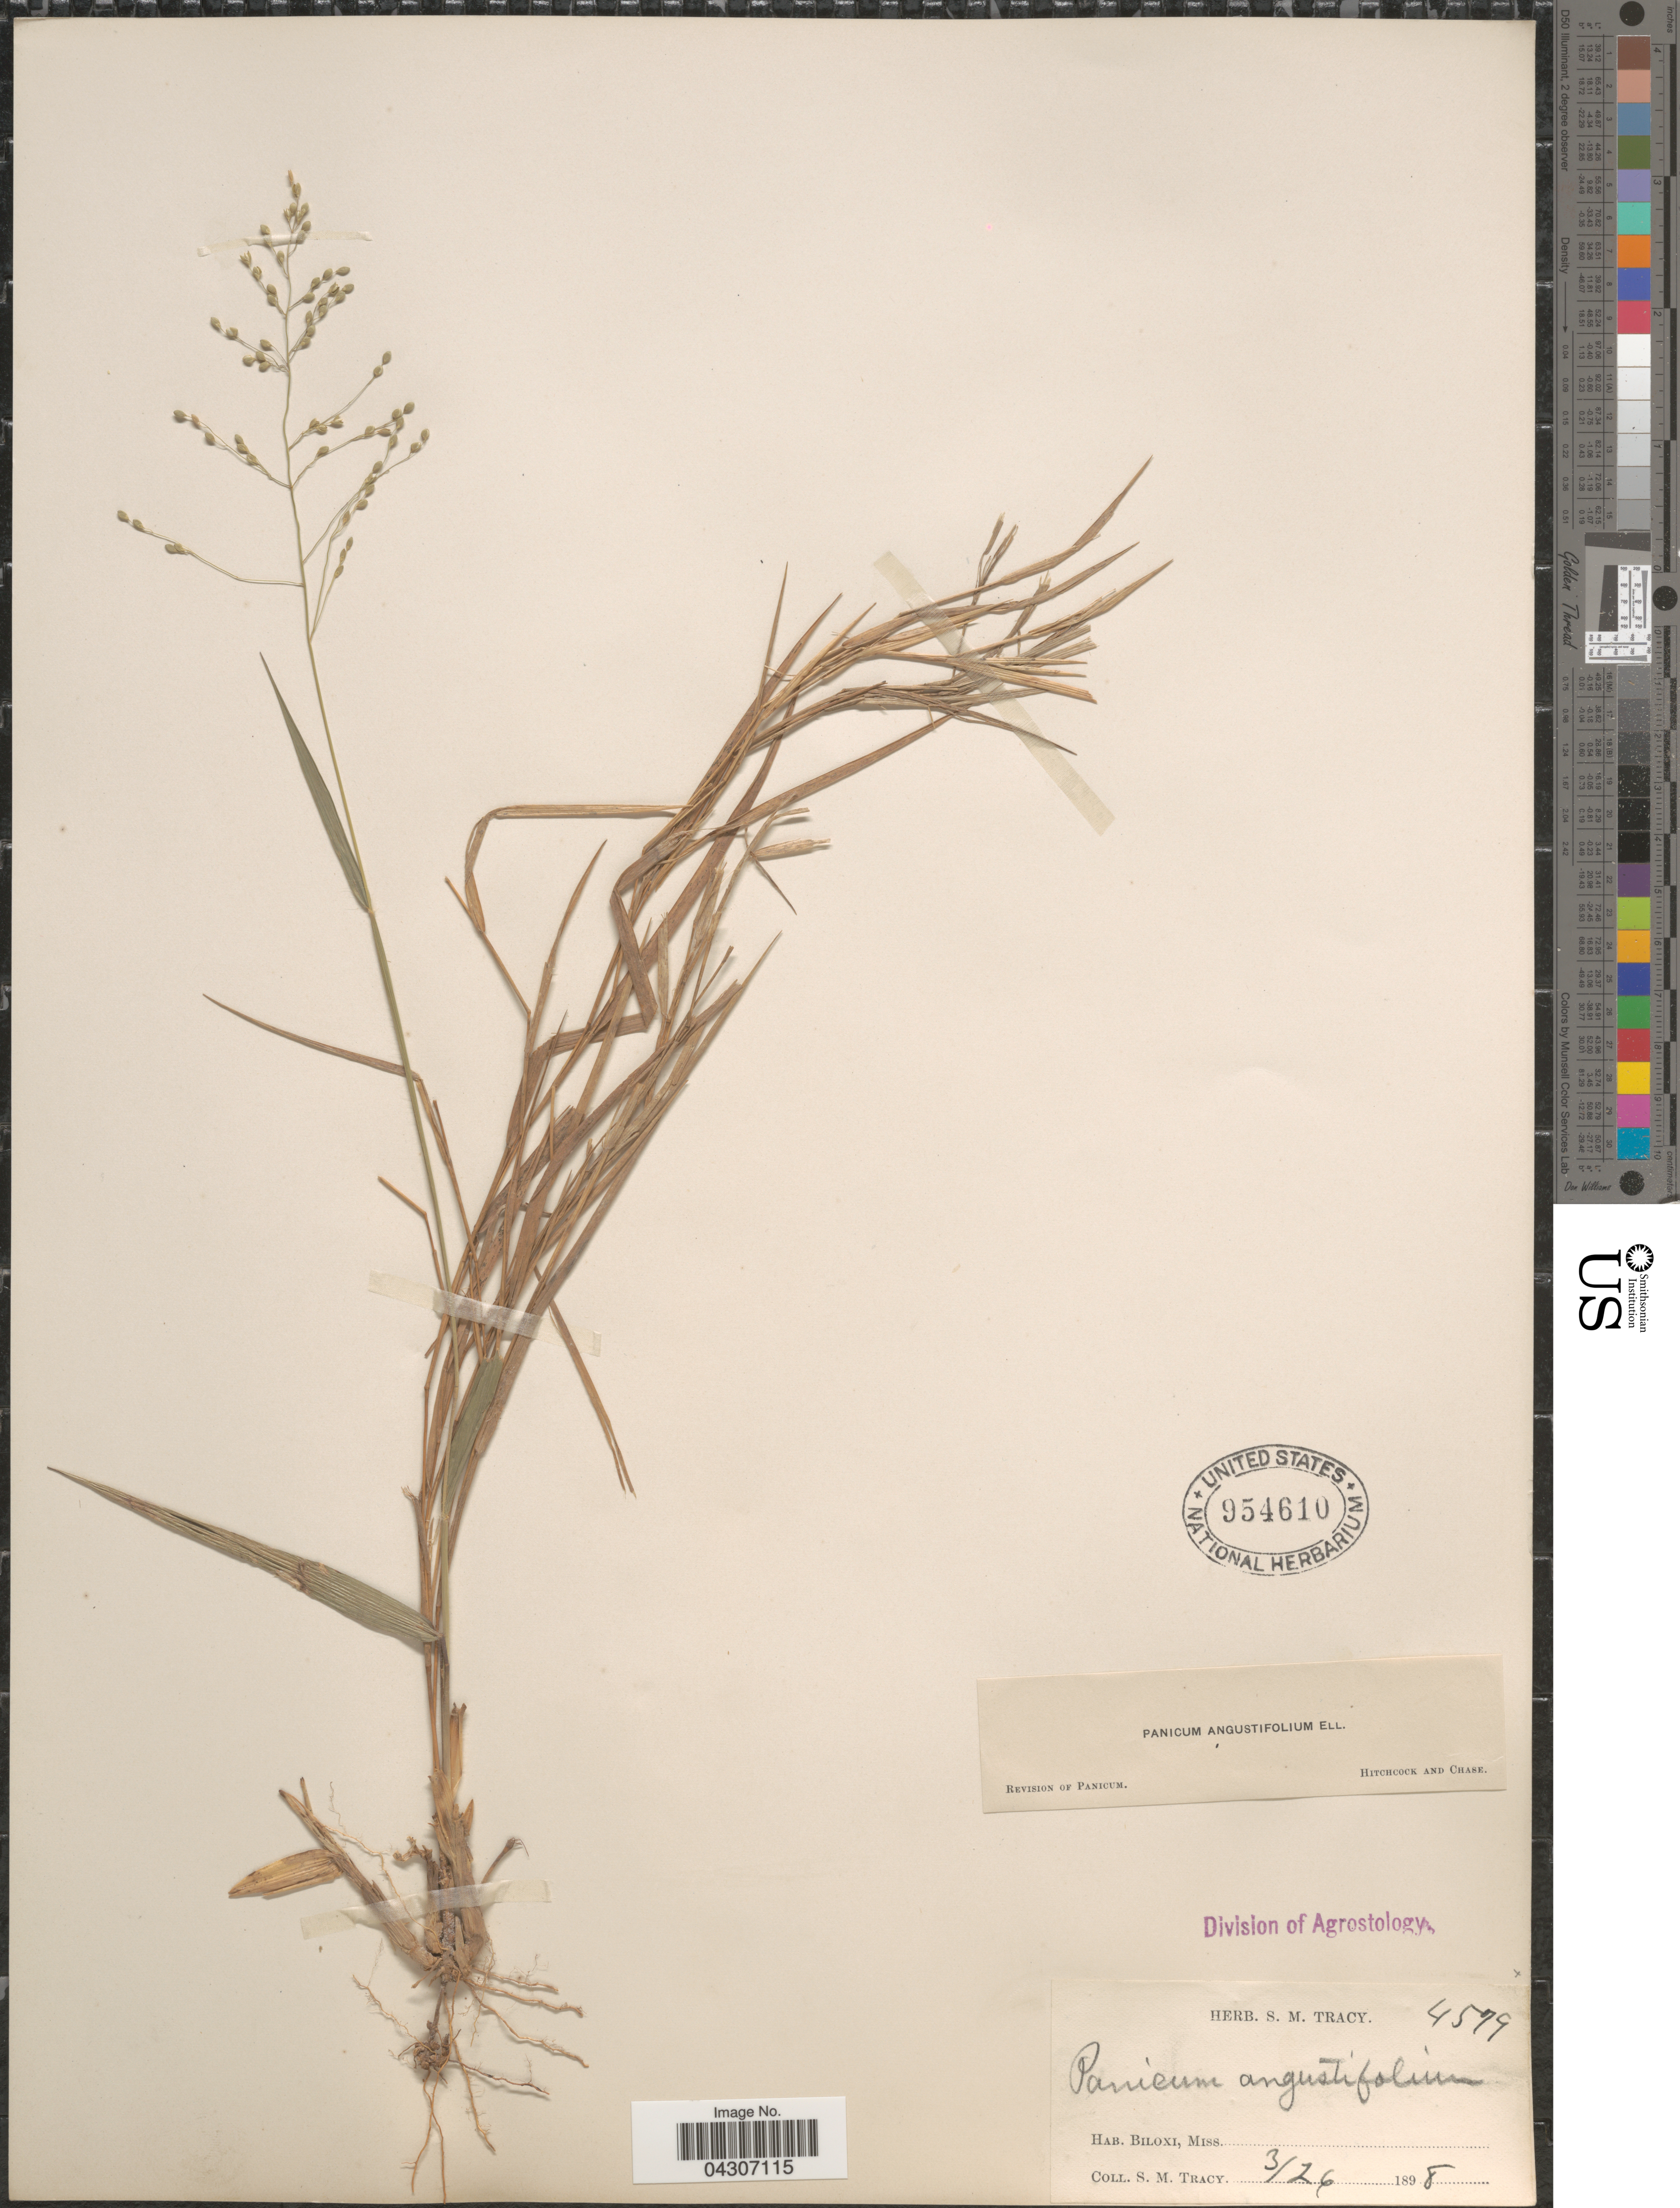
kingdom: Plantae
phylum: Tracheophyta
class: Liliopsida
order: Poales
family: Poaceae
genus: Dichanthelium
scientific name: Dichanthelium aciculare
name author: (Desv. ex Poir.) Gould & C.A. Clark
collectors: S. M. Tracy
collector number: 4579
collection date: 1898-03-26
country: United States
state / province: Mississippi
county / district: Harrison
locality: Biloxi.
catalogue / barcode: US 954610